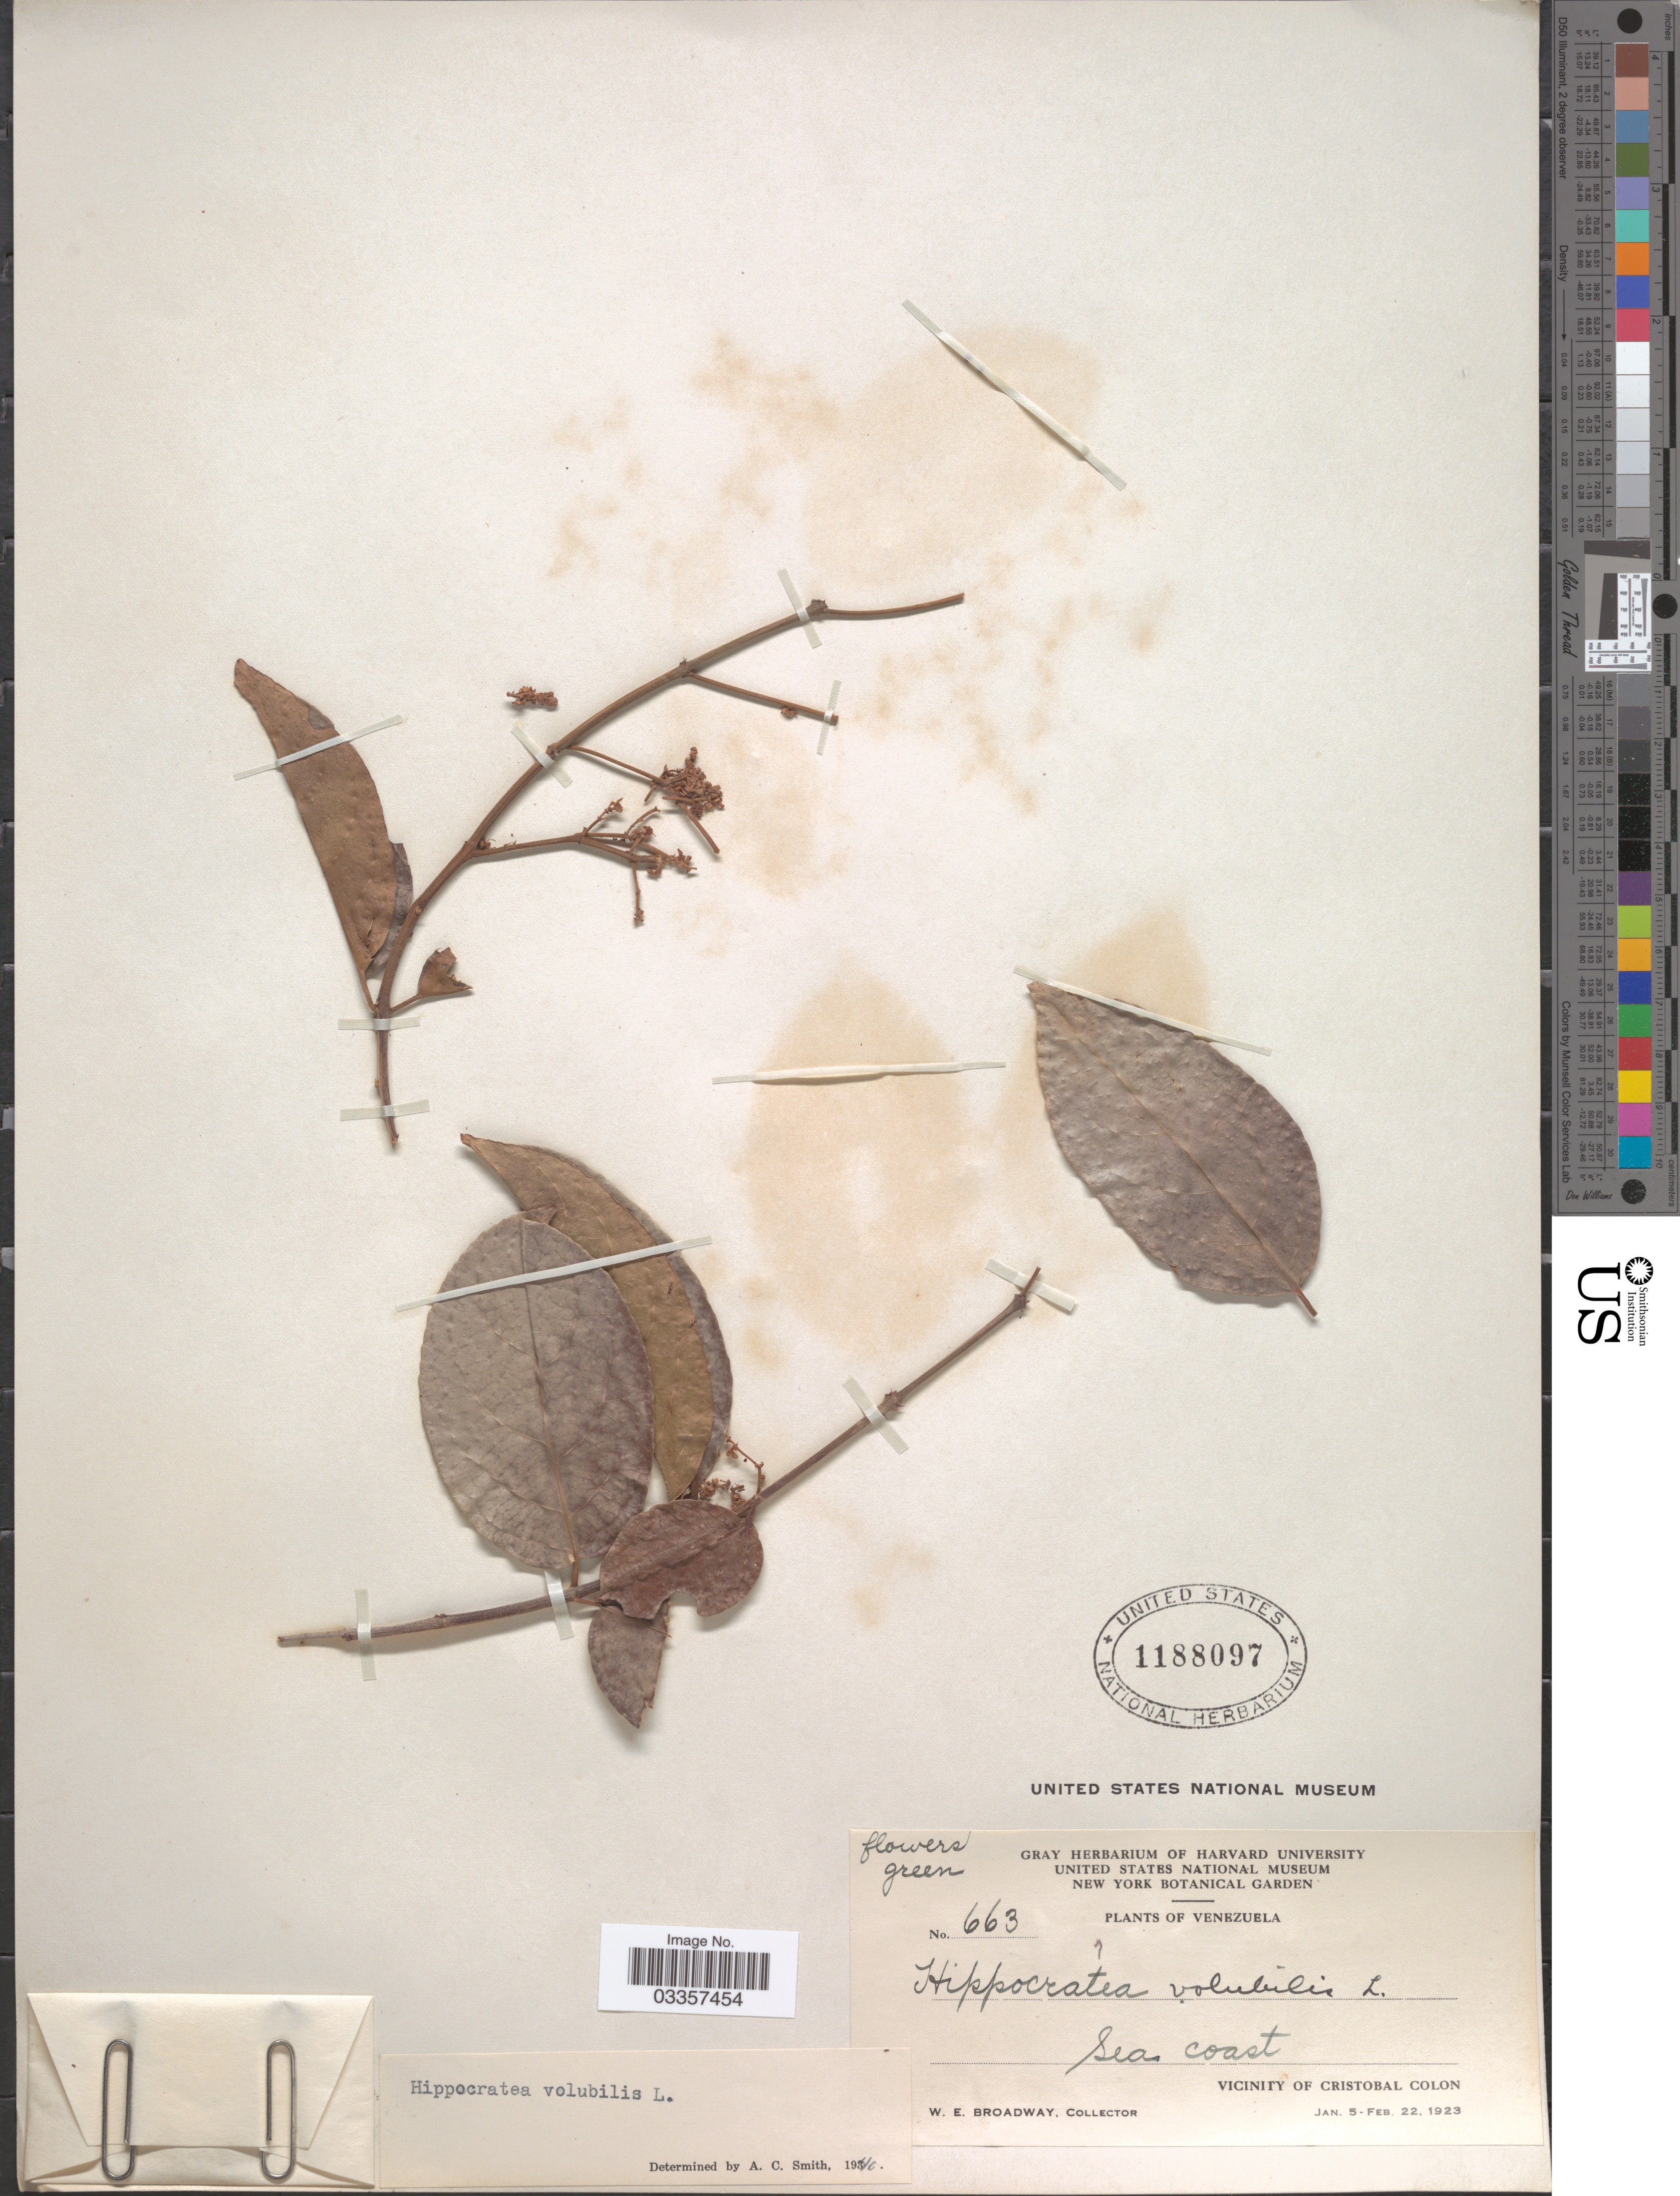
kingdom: Plantae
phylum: Tracheophyta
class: Magnoliopsida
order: Celastrales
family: Celastraceae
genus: Hippocratea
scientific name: Hippocratea volubilis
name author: L.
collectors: W. E. Broadway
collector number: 663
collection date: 1923-01-05/1923-02-22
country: Venezuela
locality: Sea coast, Vicinity of Cristobal Colon.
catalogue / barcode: US 1188097